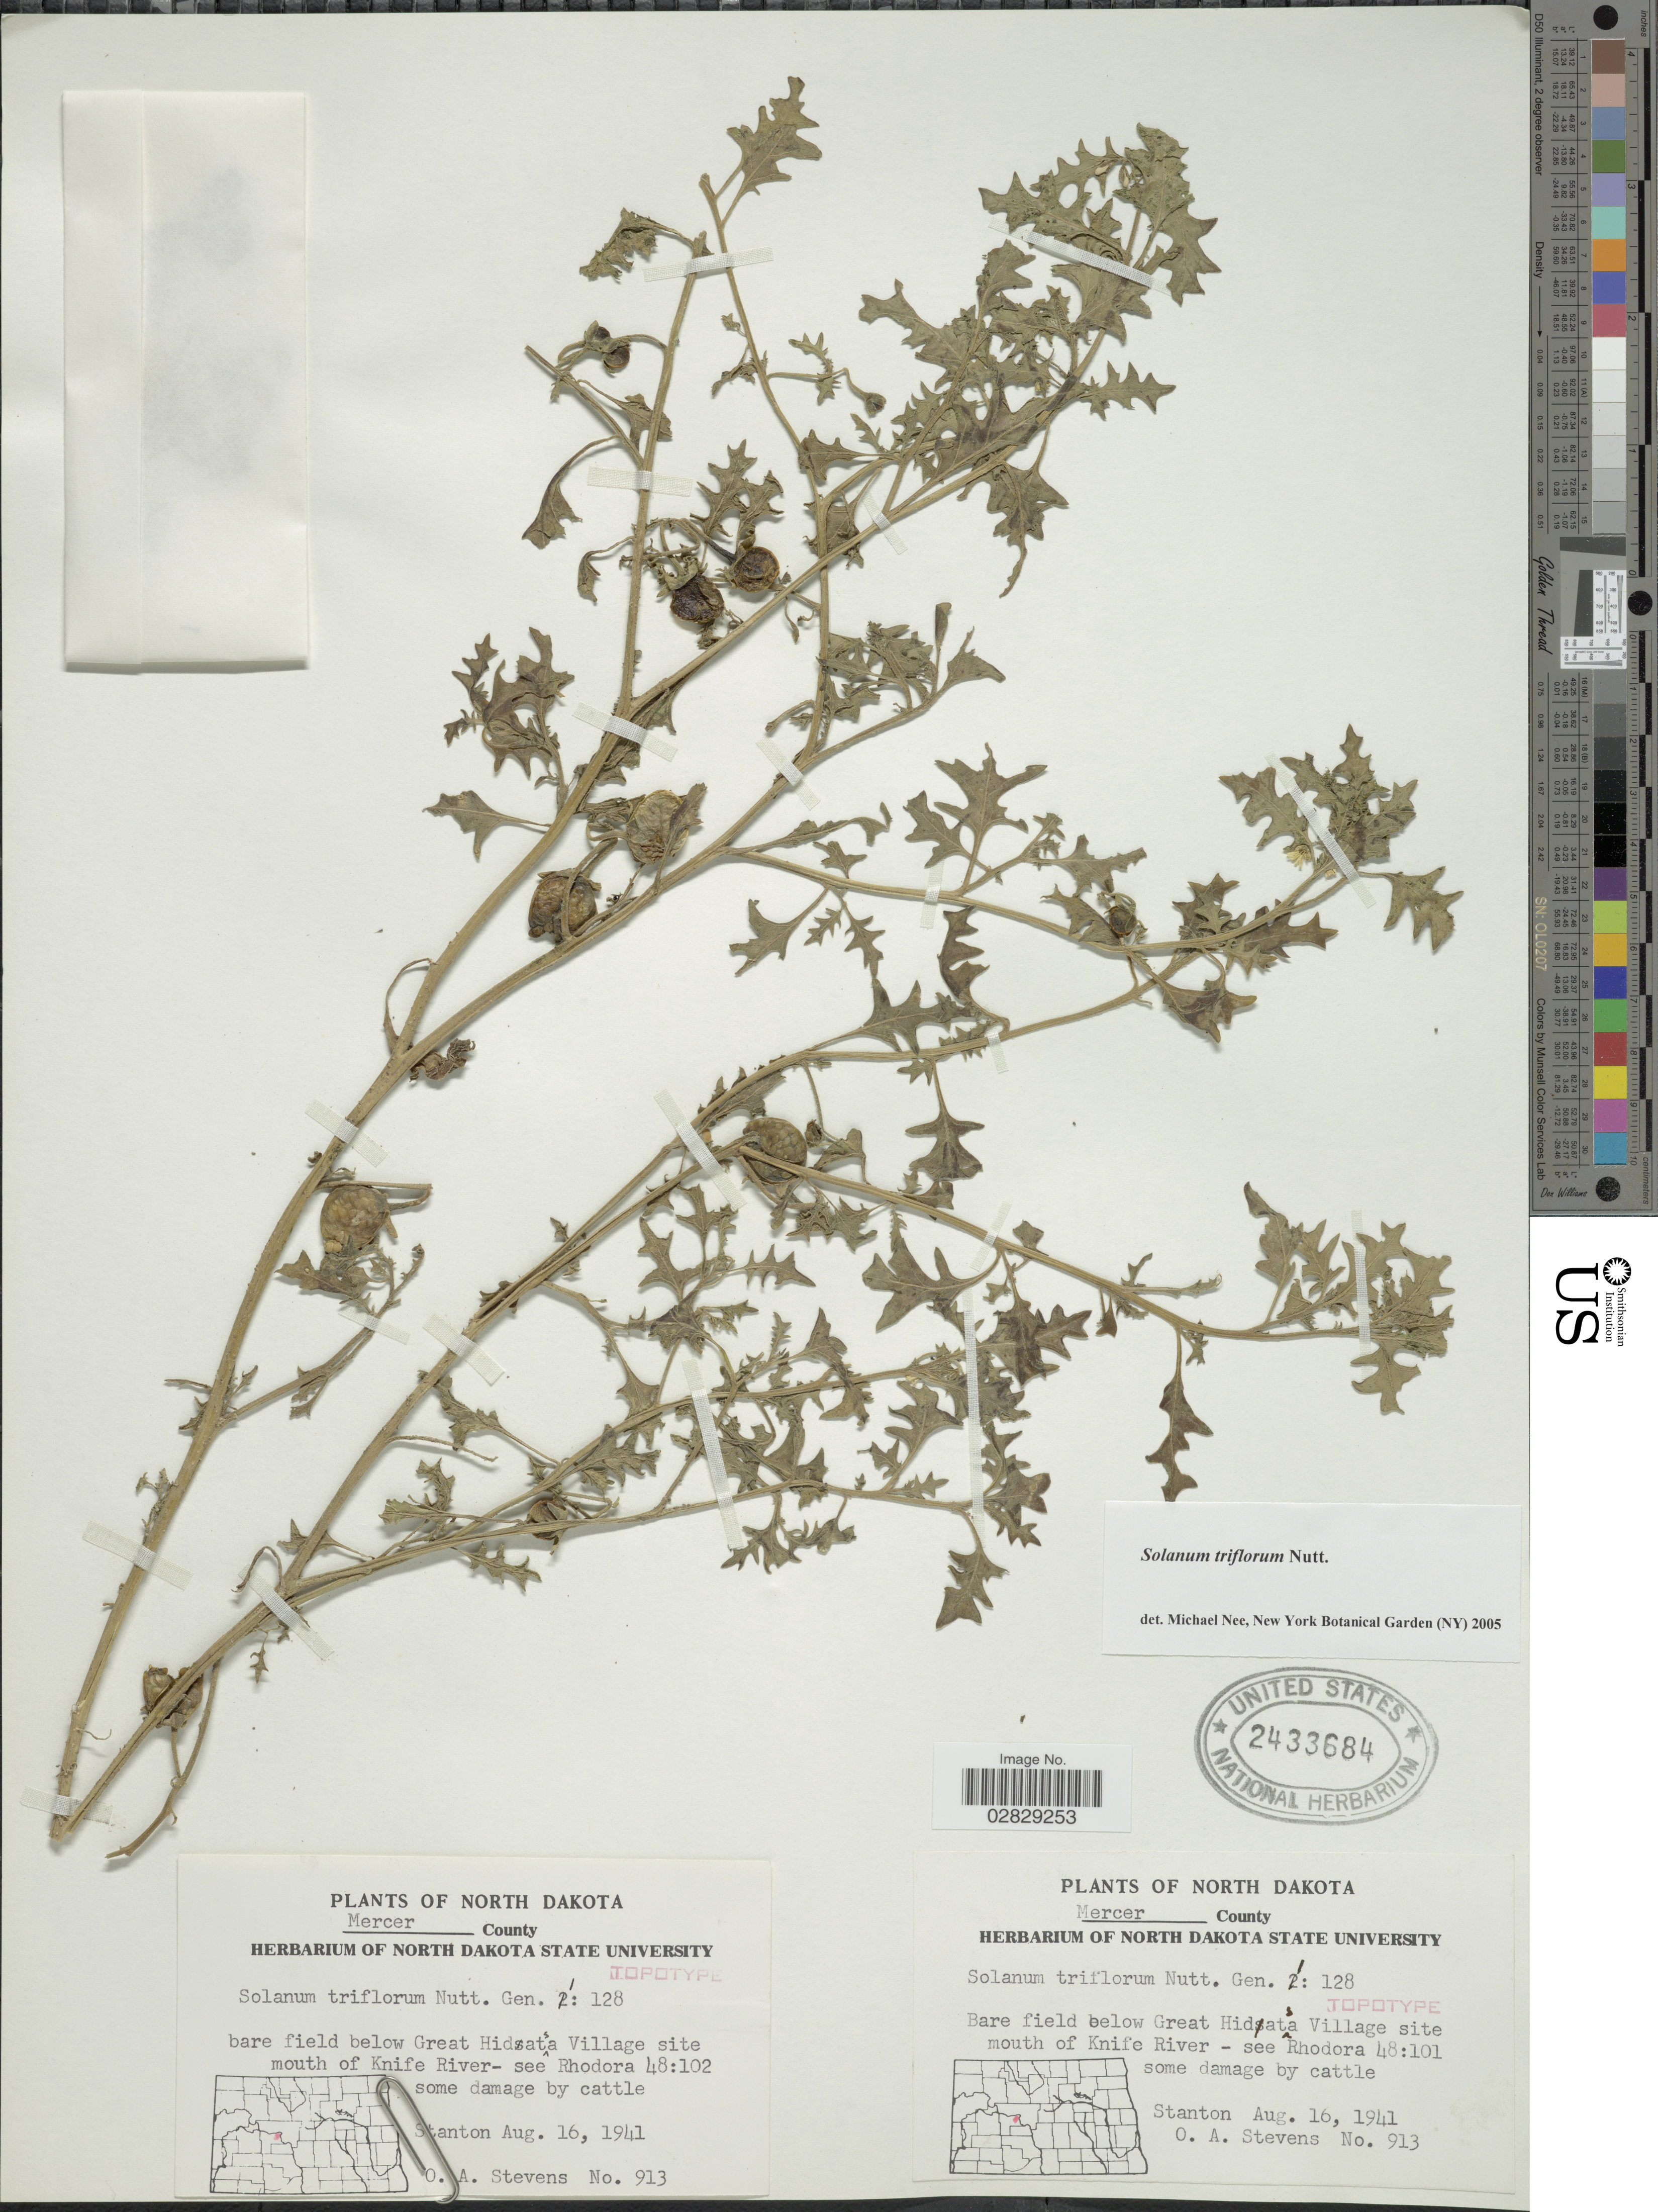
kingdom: Plantae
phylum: Tracheophyta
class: Magnoliopsida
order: Solanales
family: Solanaceae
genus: Solanum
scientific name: Solanum triflorum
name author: Nutt.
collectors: O. A. Stevens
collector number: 913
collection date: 1941-08-16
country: United States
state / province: North Dakota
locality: Mercer County. Bare field below Great Hidatsa Village site mouth of Knife River - see Rhodora 48:102 [unsure placement].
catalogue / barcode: US 2433684